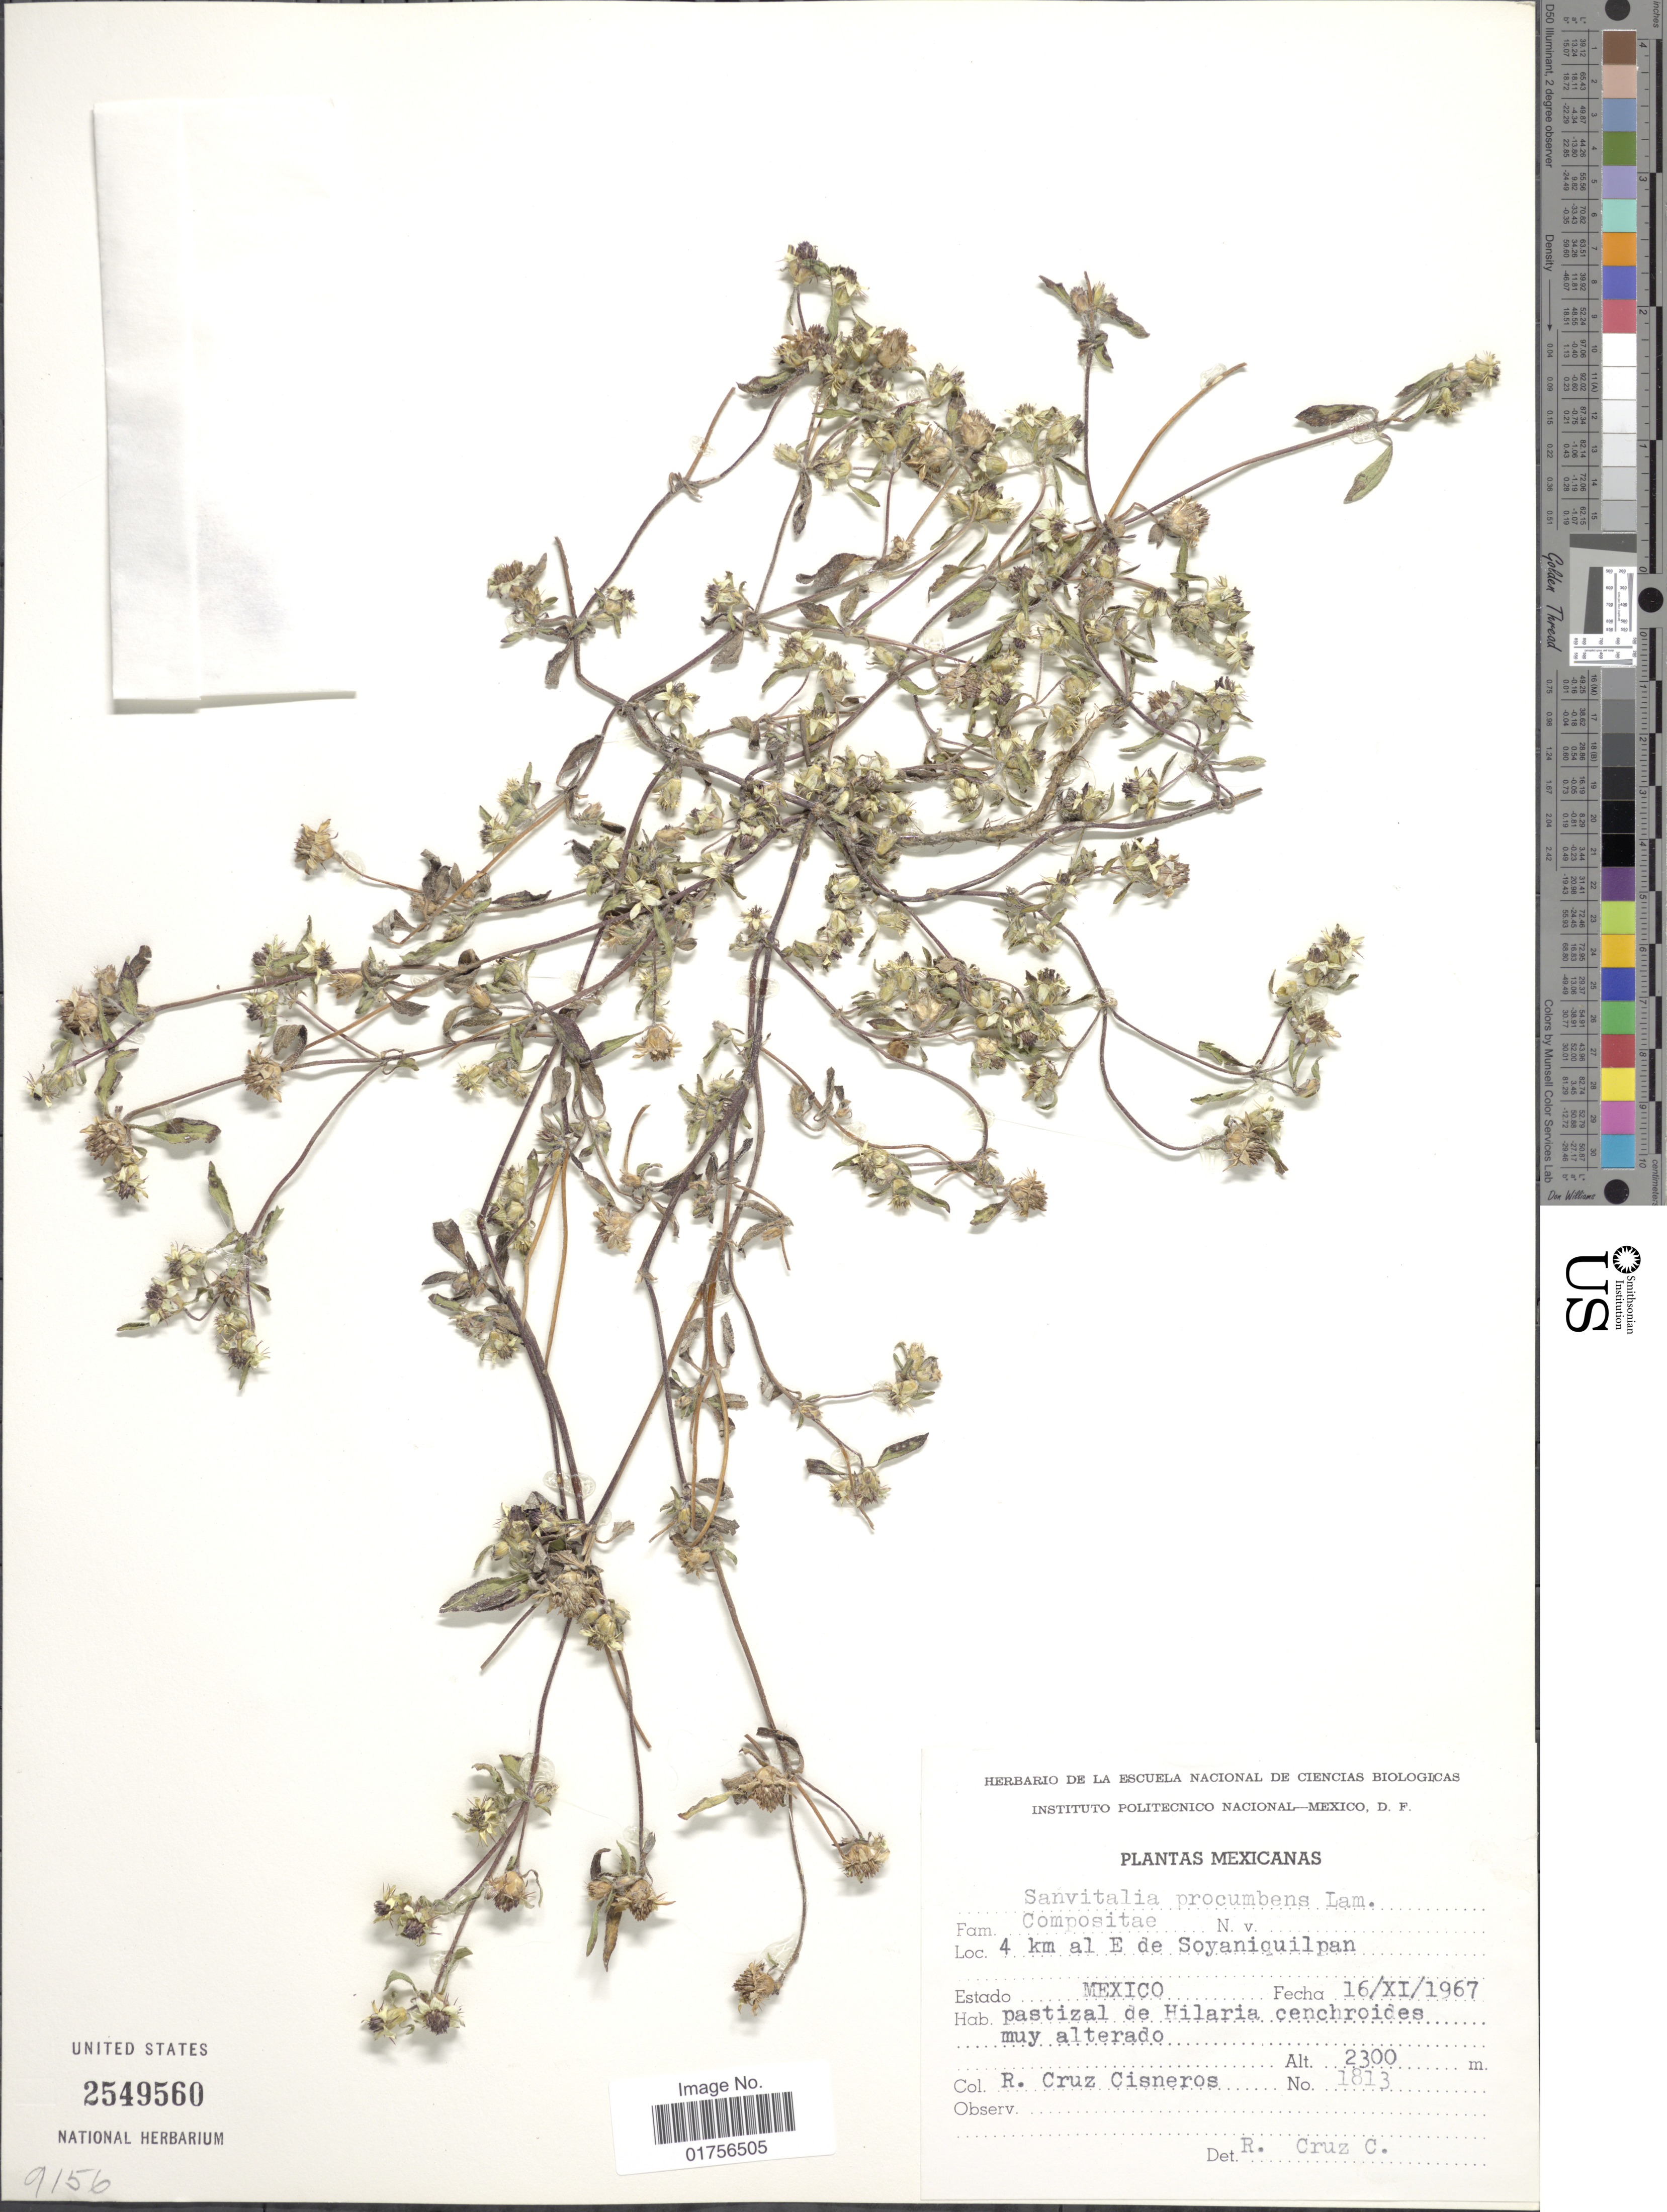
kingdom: Plantae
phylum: Tracheophyta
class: Magnoliopsida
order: Asterales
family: Asteraceae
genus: Sanvitalia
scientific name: Sanvitalia procumbens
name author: Lam.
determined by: Skibicki, Samuel V.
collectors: R. Cruz Cisneros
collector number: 1813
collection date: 1967-11-16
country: Mexico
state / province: México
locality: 4 km al E de Soyanicuilpan, Estado Mexico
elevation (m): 2300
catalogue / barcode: US 2549560